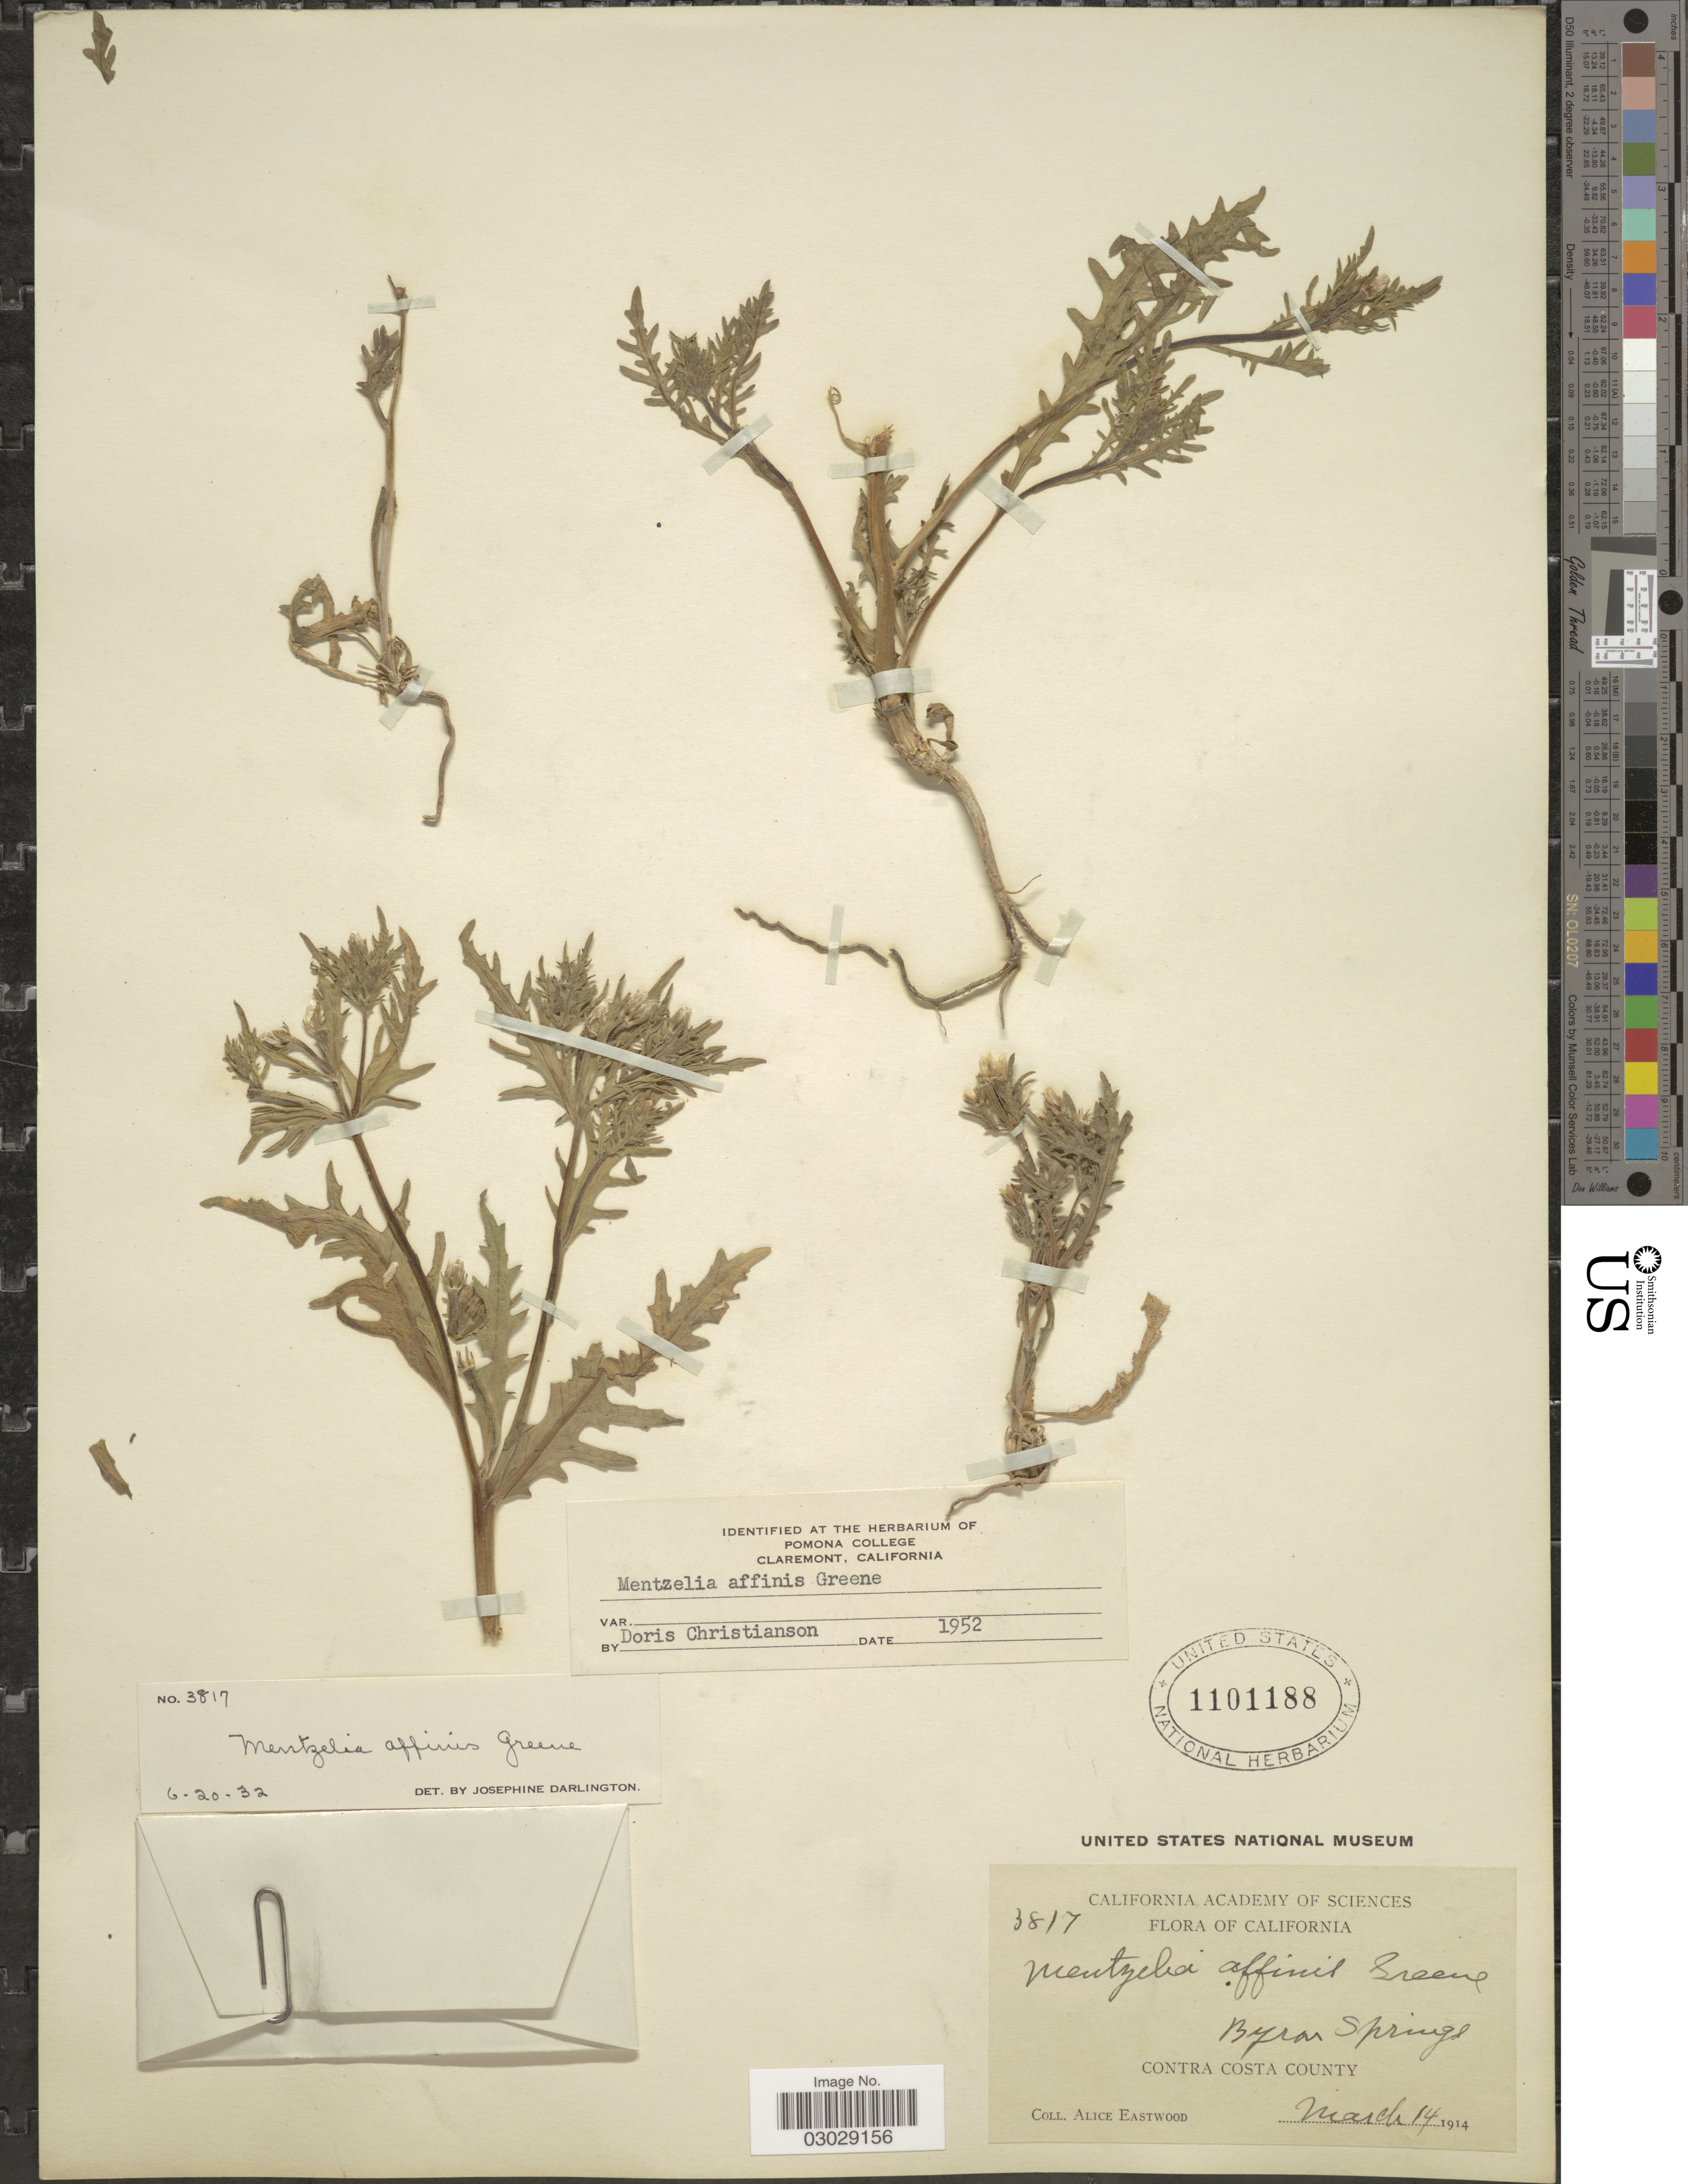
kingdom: Plantae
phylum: Tracheophyta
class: Magnoliopsida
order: Cornales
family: Loasaceae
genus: Mentzelia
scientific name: Mentzelia affinis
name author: Greene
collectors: A. Eastwood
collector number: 3817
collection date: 1914-03-14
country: United States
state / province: California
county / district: Contra Costa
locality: Byron Springs, Contra Costa County.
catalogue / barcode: US 1101188